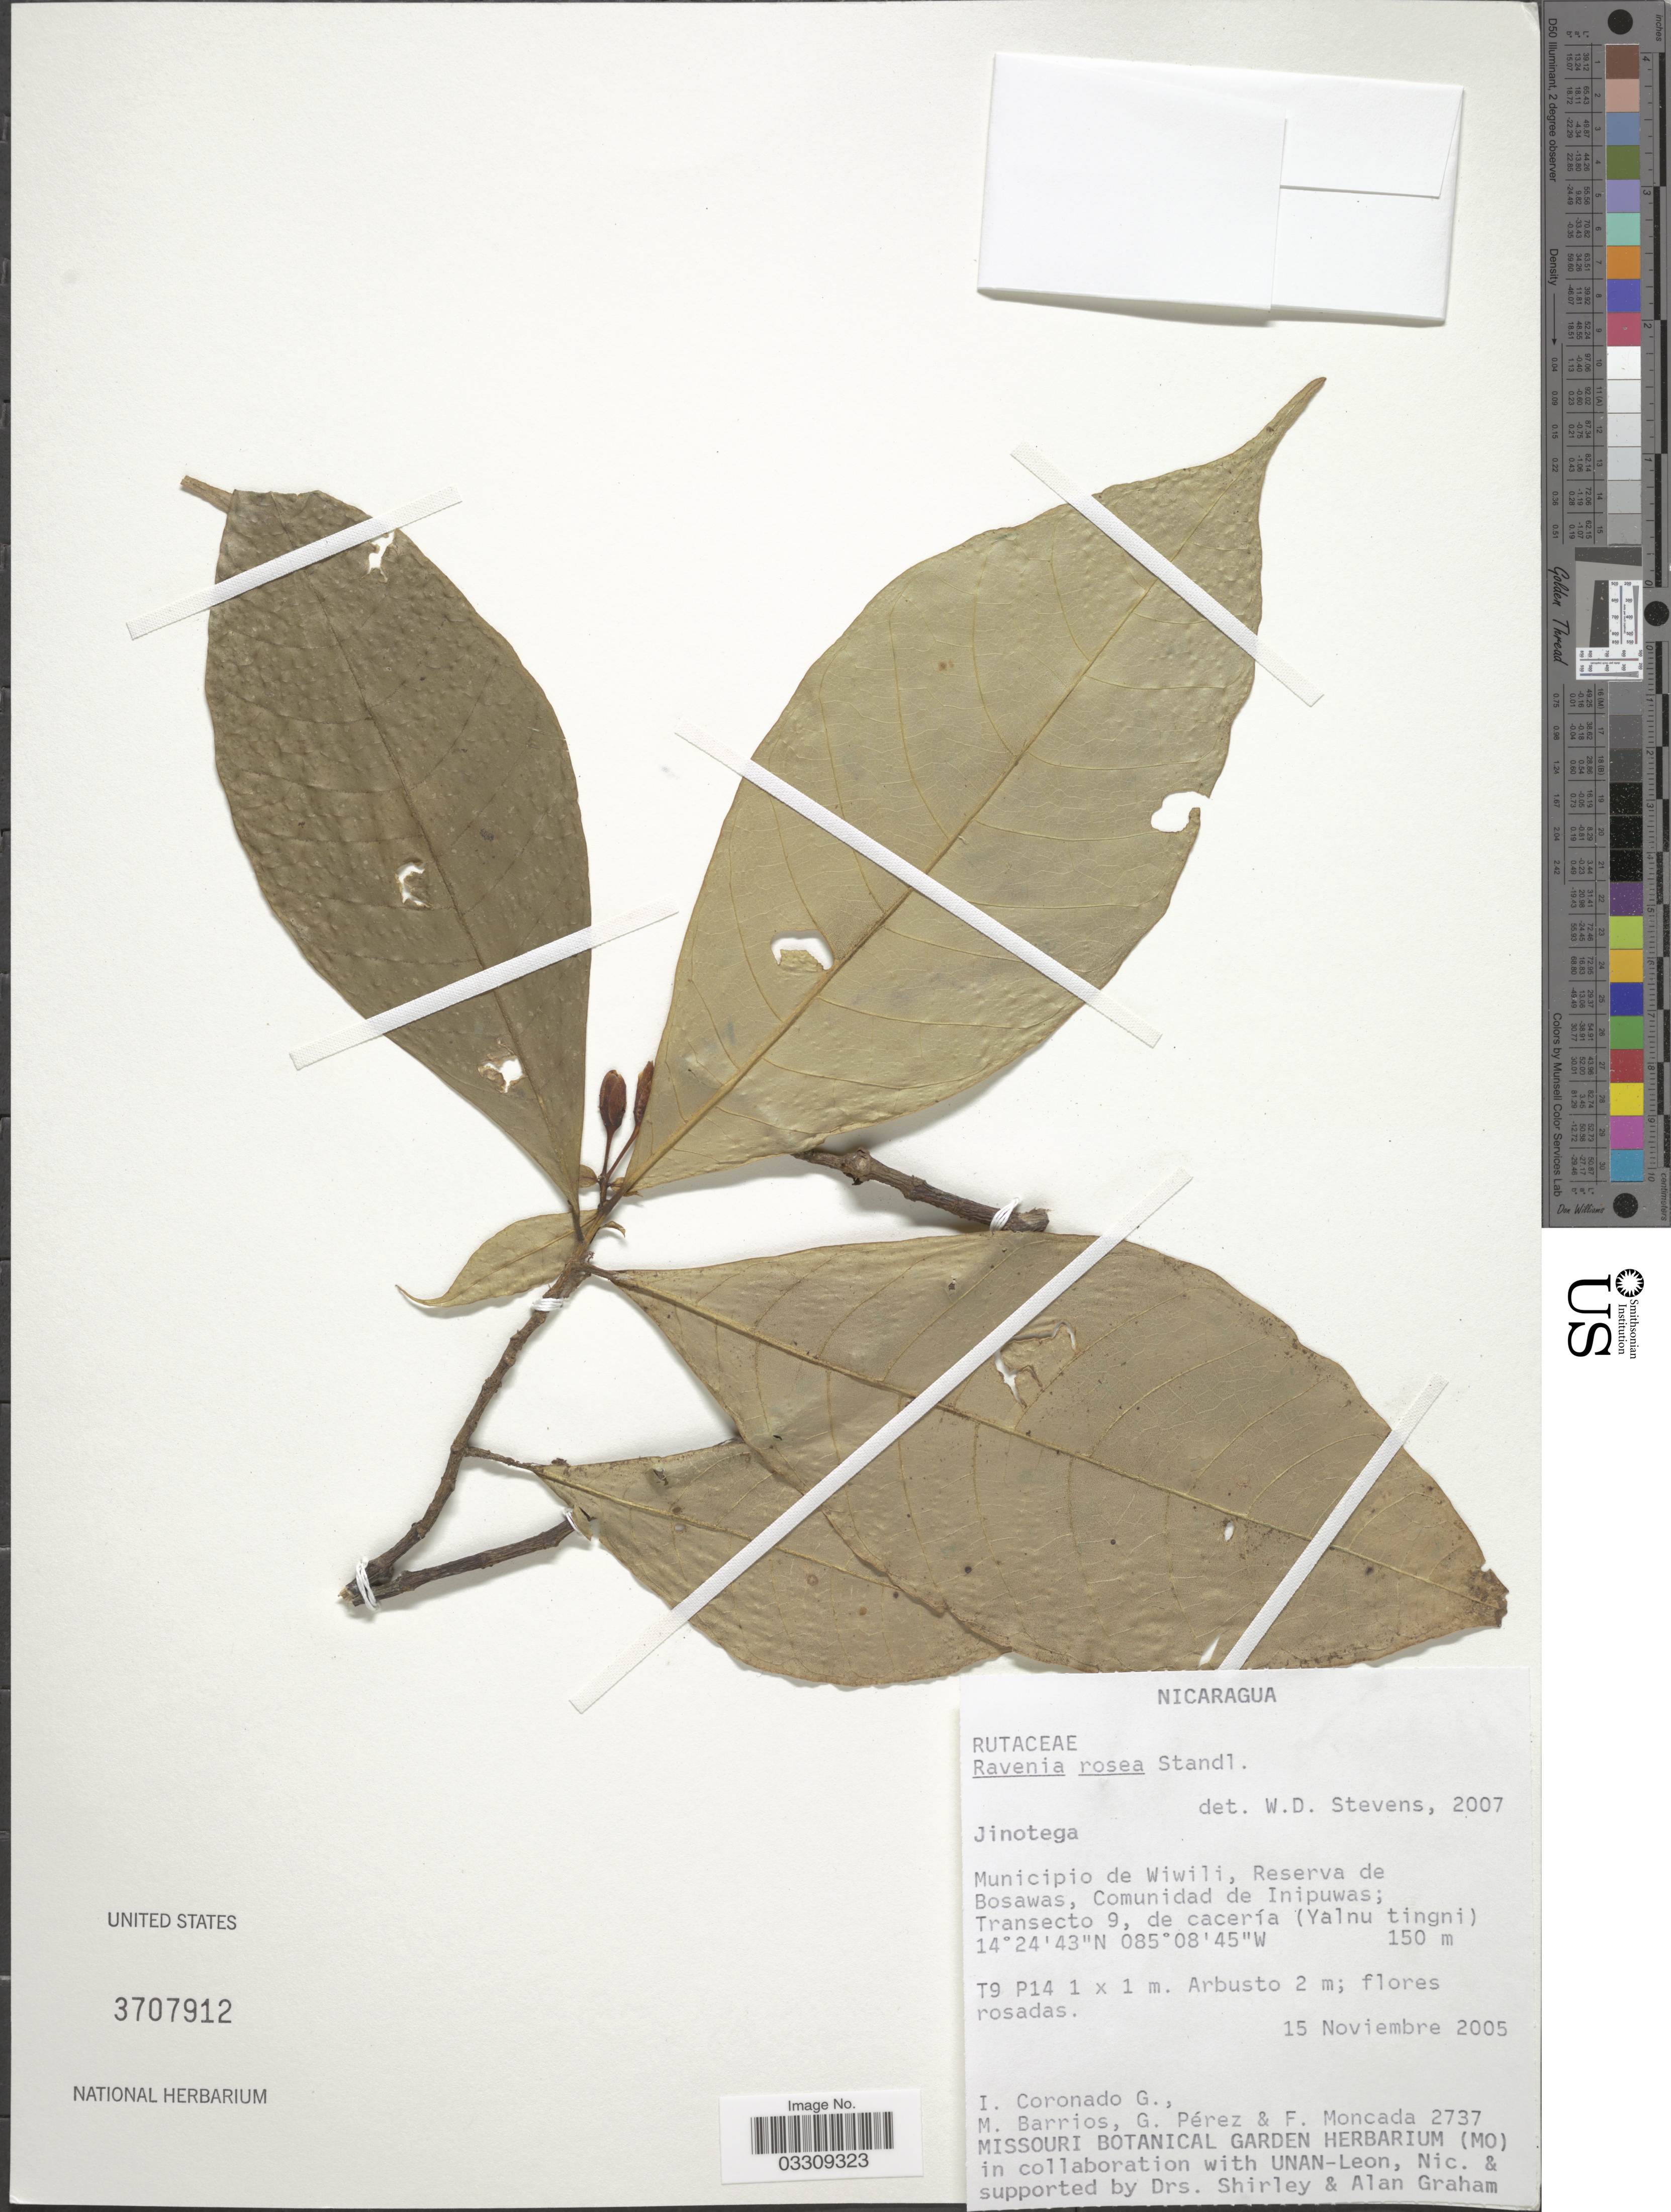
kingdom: Plantae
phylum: Tracheophyta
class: Magnoliopsida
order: Sapindales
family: Rutaceae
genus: Ravenia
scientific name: Ravenia rosea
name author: Standl.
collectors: I. Coronado, M. Barrios, G. Perez & F. Moncada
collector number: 2737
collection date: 2005-11-15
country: Nicaragua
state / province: Jinotega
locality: Municipio de Wiwili, Reserva de Bosawas, Comunidad de Inipuwas; Transecto 9, de cacería (Yalnu tingni).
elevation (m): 150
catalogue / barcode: US 3707912